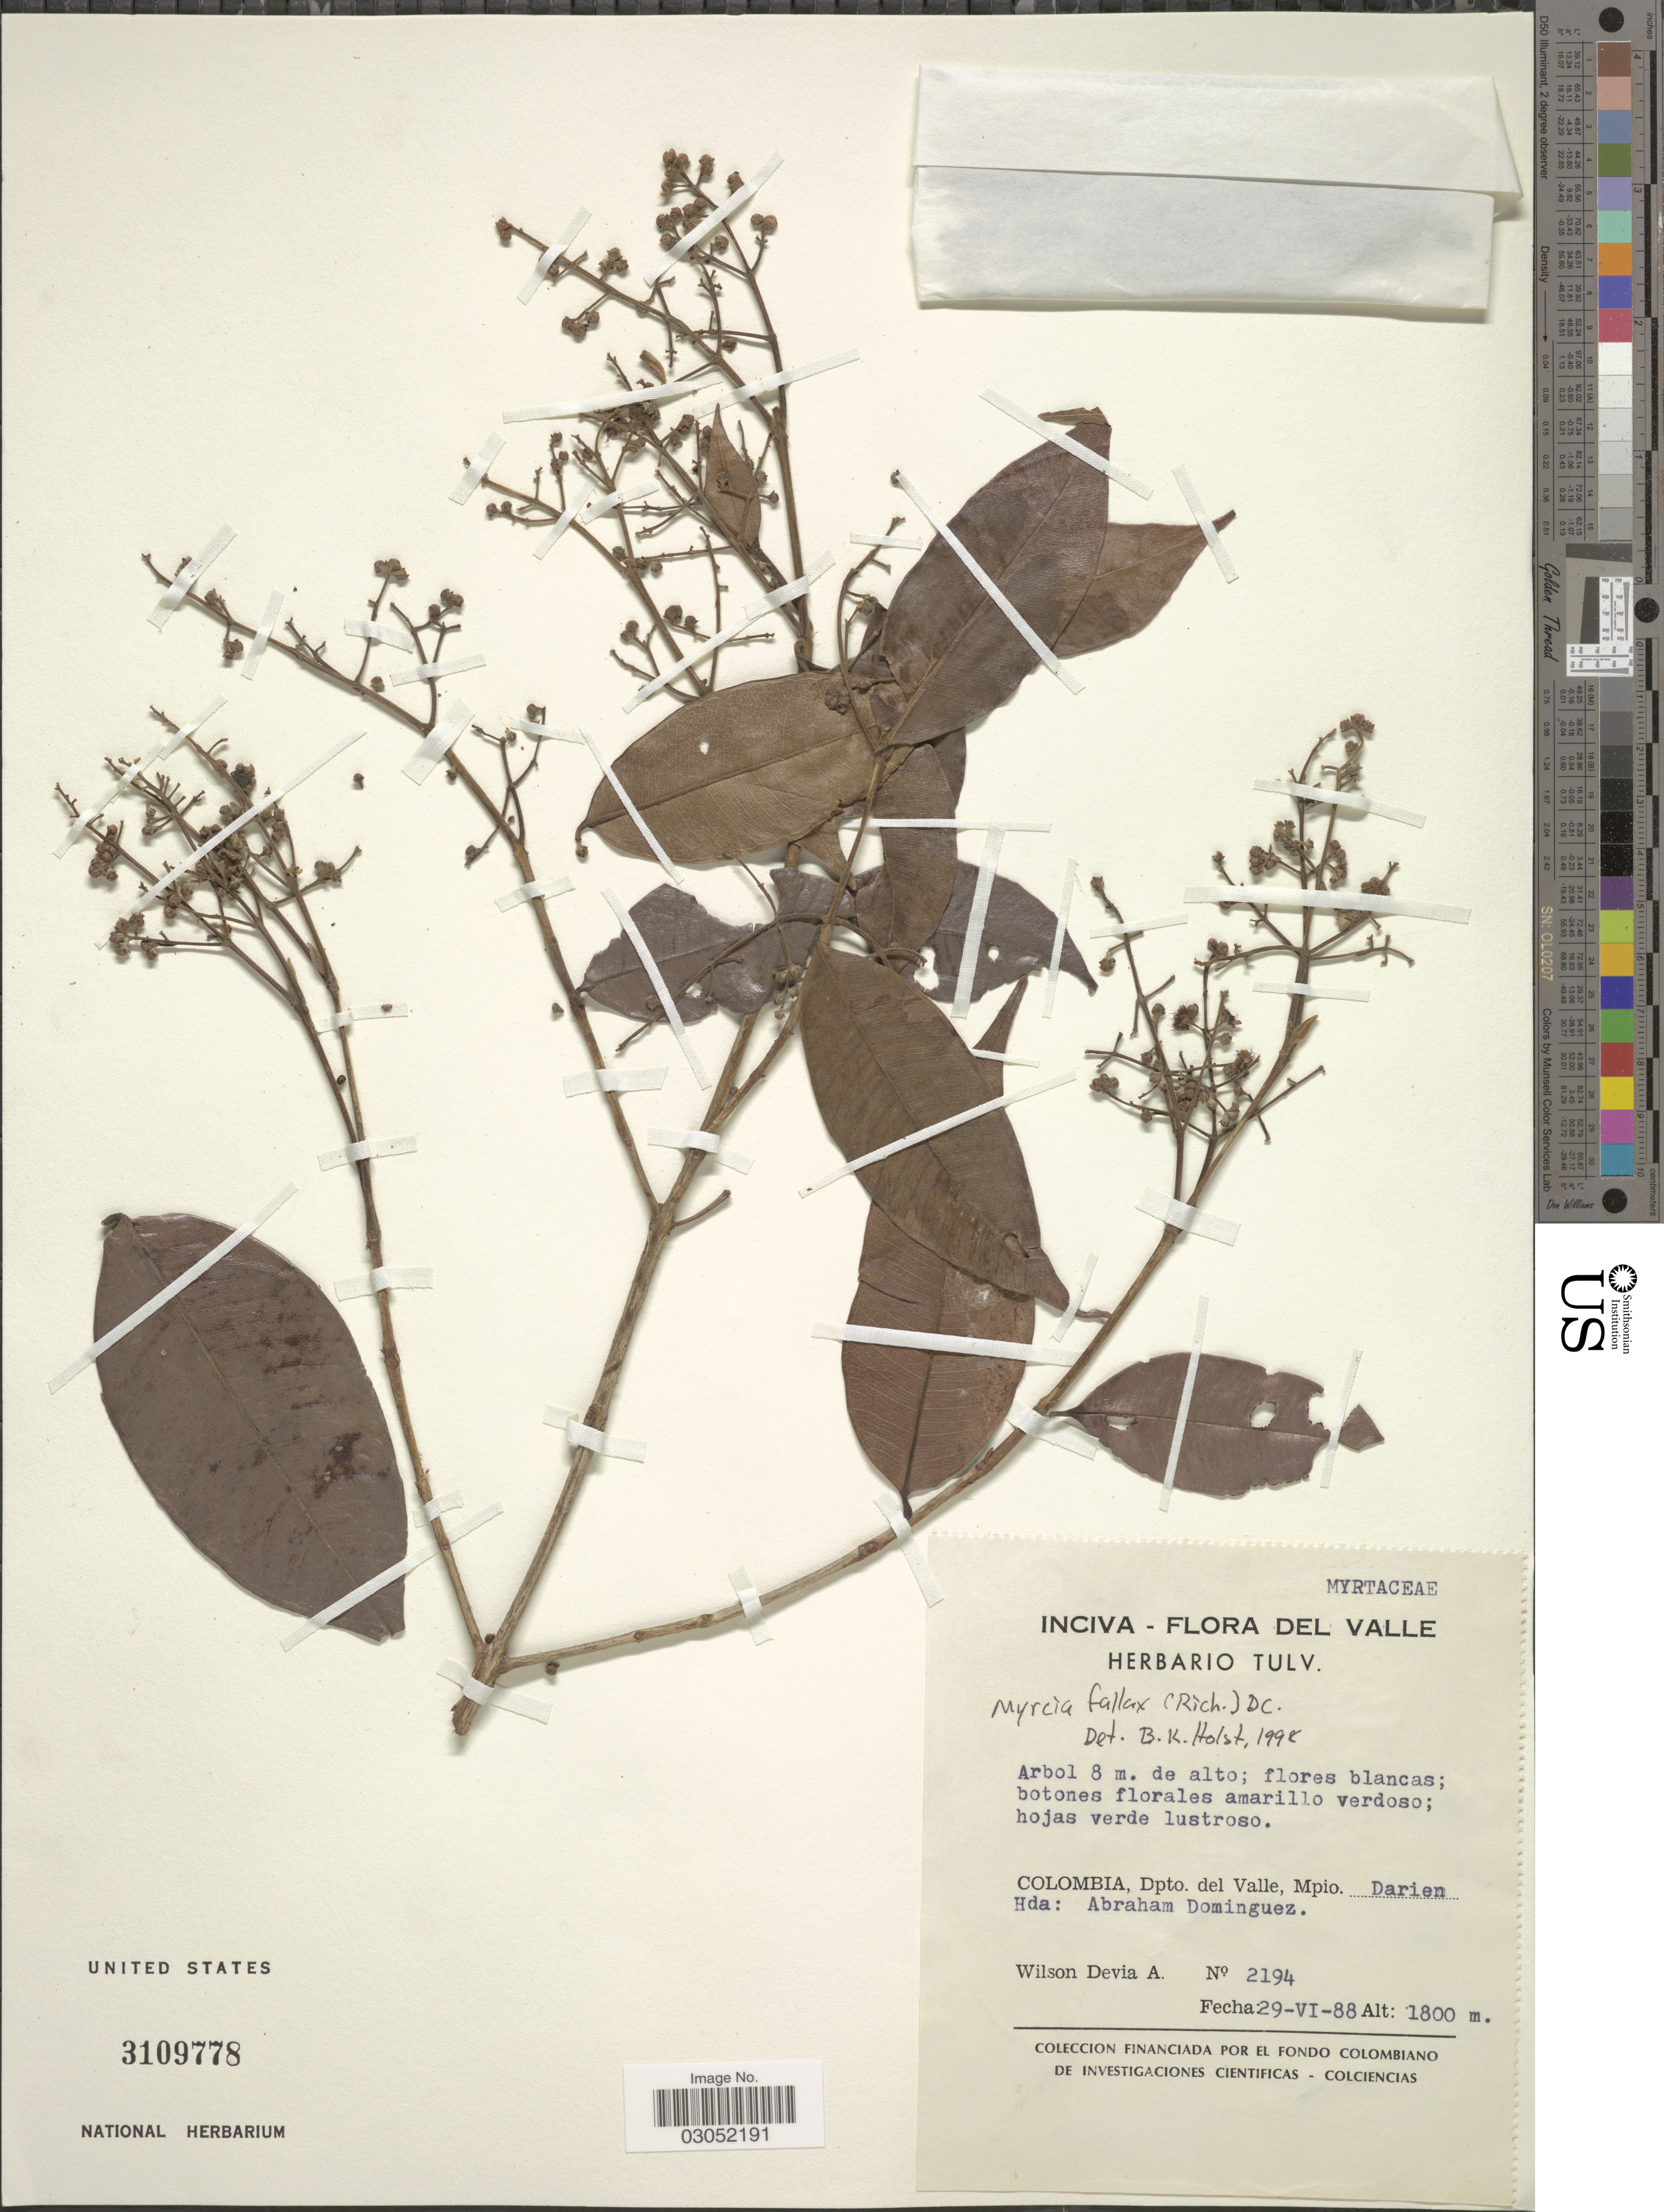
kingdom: Plantae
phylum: Tracheophyta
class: Magnoliopsida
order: Myrtales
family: Myrtaceae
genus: Myrcia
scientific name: Myrcia fallax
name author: (Rich.) DC.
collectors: W. Devia A.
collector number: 2194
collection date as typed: Transcribed d/m/y: 29/6/88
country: Colombia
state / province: Valle del Cauca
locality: Dpto. del Valle, Mpio. Darien. Hda: Abraham Dominguez.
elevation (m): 1800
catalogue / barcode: US 3109778